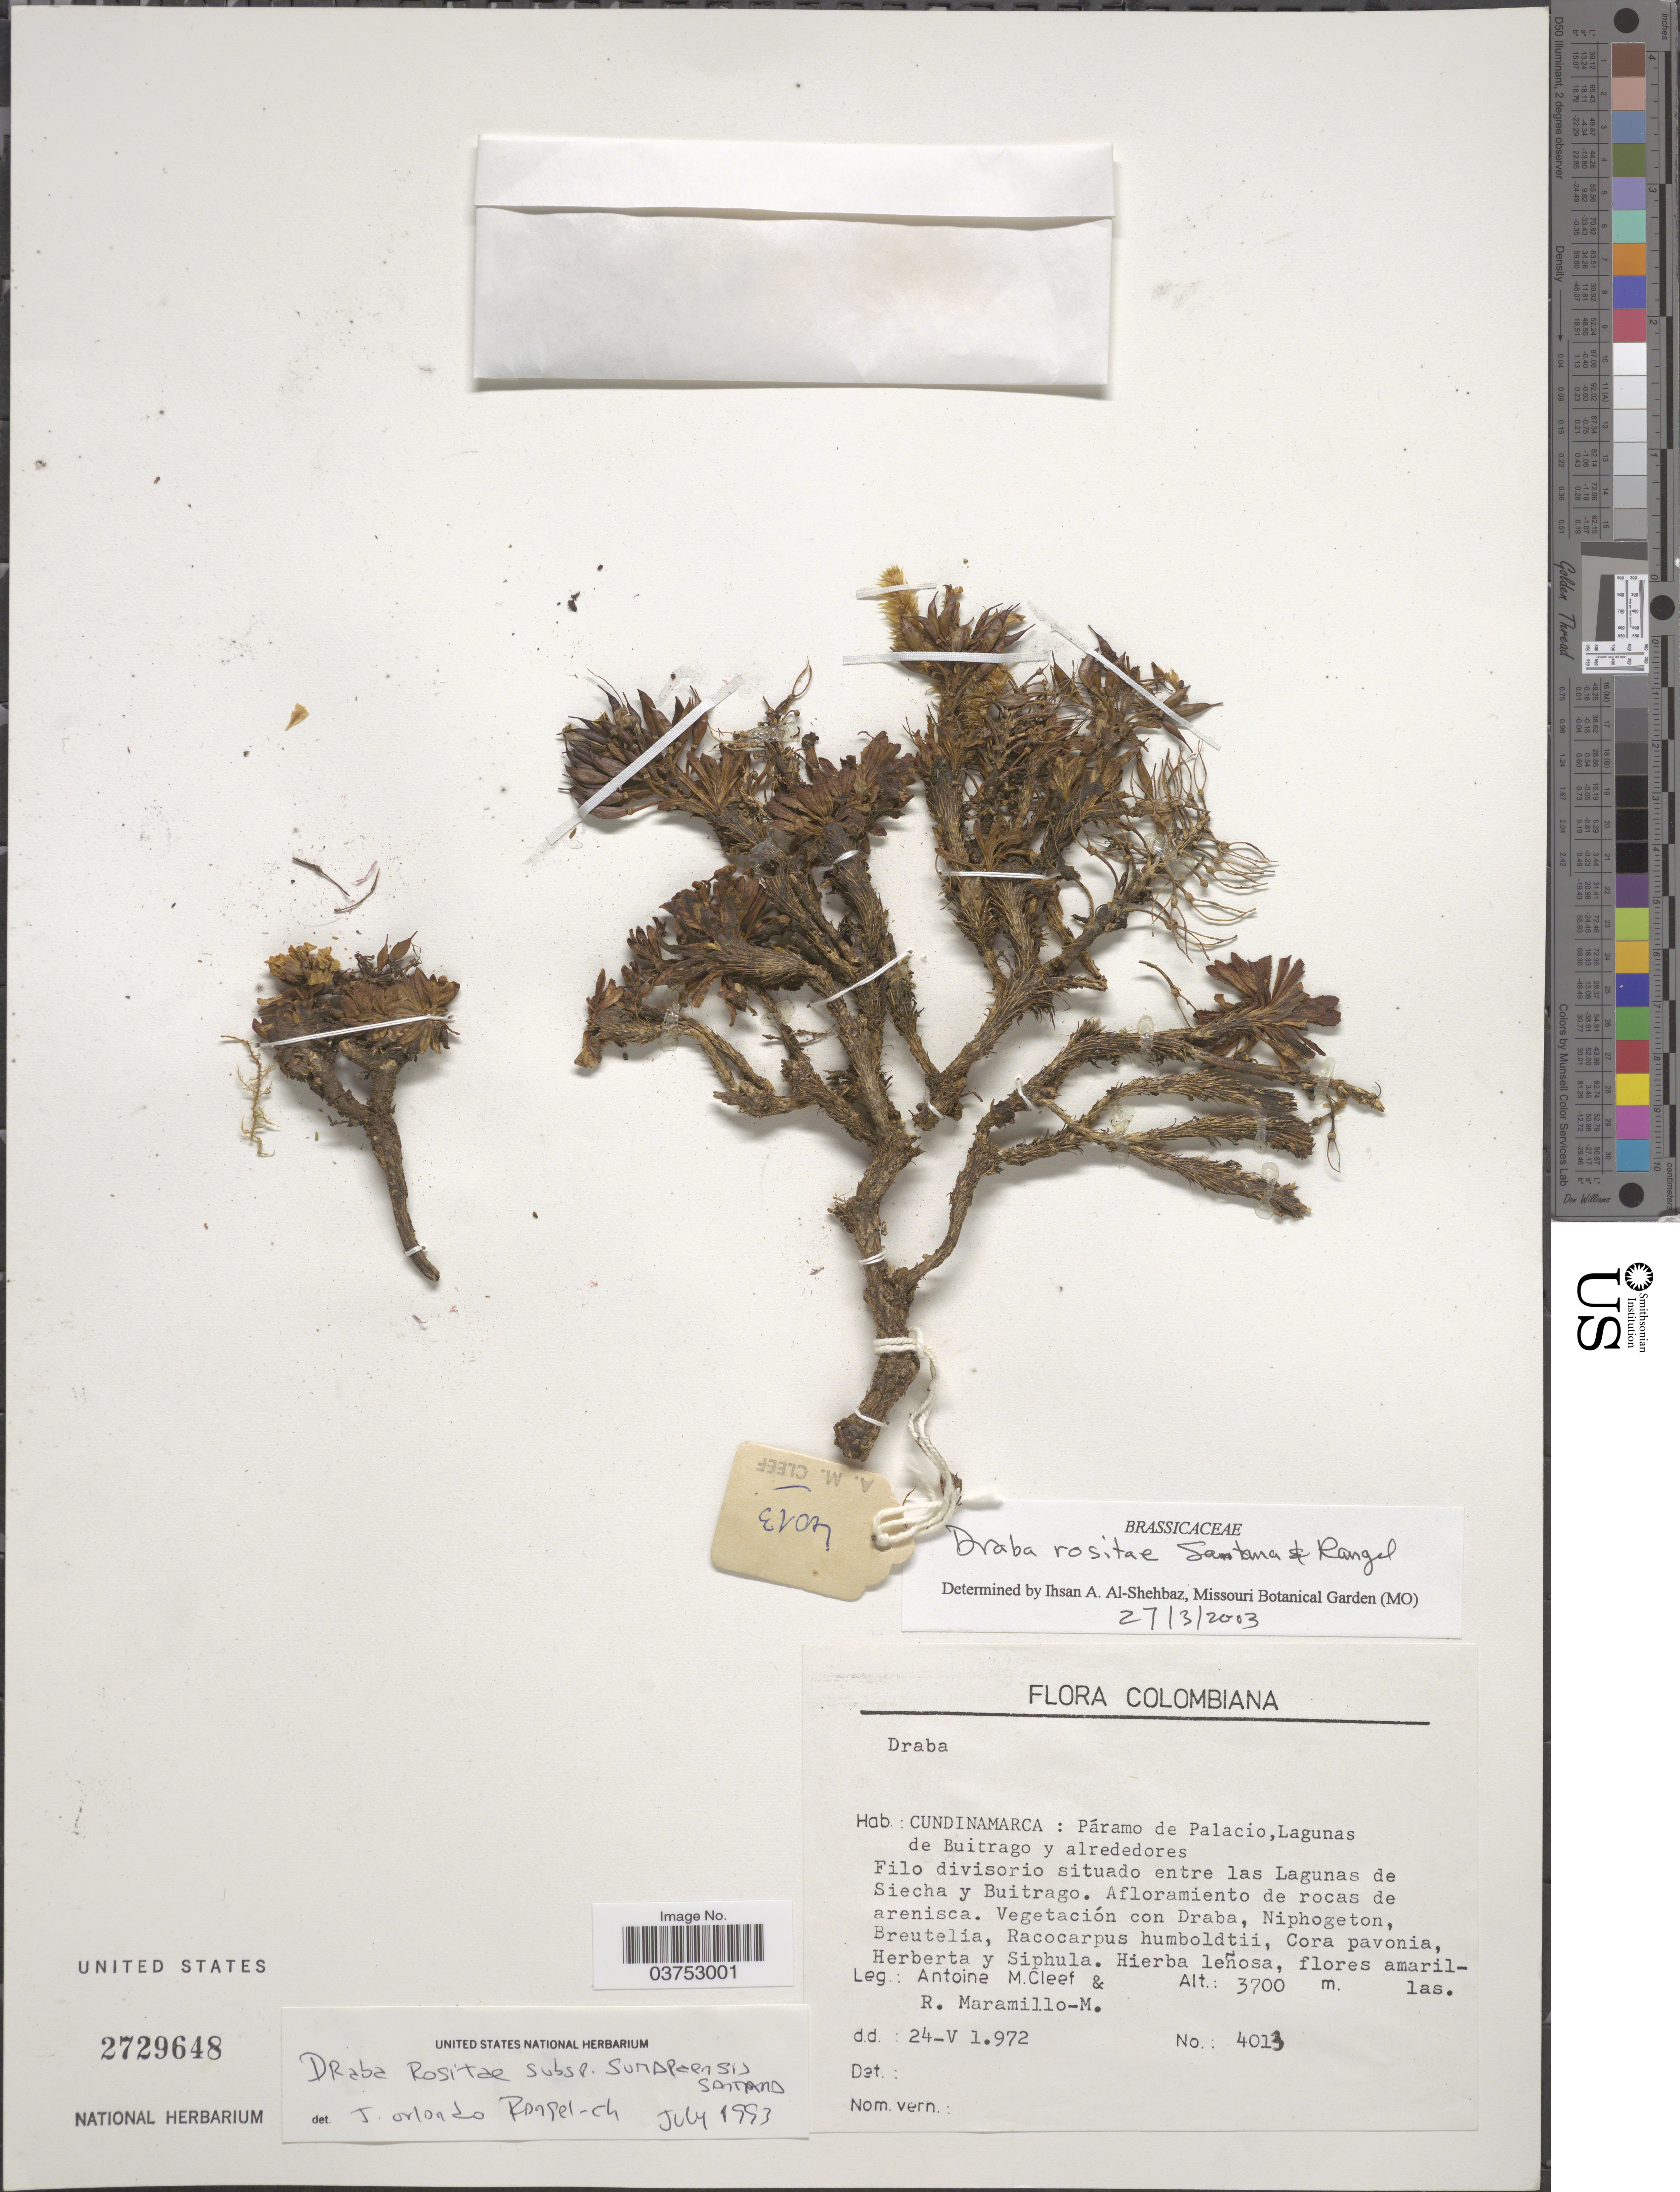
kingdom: Plantae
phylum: Tracheophyta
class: Magnoliopsida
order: Brassicales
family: Brassicaceae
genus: Draba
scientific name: Draba rositae subsp. rositae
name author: Santana & J.O. Rangel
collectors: A. M. Cleef & R. Maramillo-M.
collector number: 4013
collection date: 1972-05-24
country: Colombia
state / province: Cundinamarca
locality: Páramo de Palacio, Lagunas de Buitrago y alrededores. Filo divisorio situado entre las Lagunas de Siecha y Buitrago.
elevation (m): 3700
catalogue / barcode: US 2729648